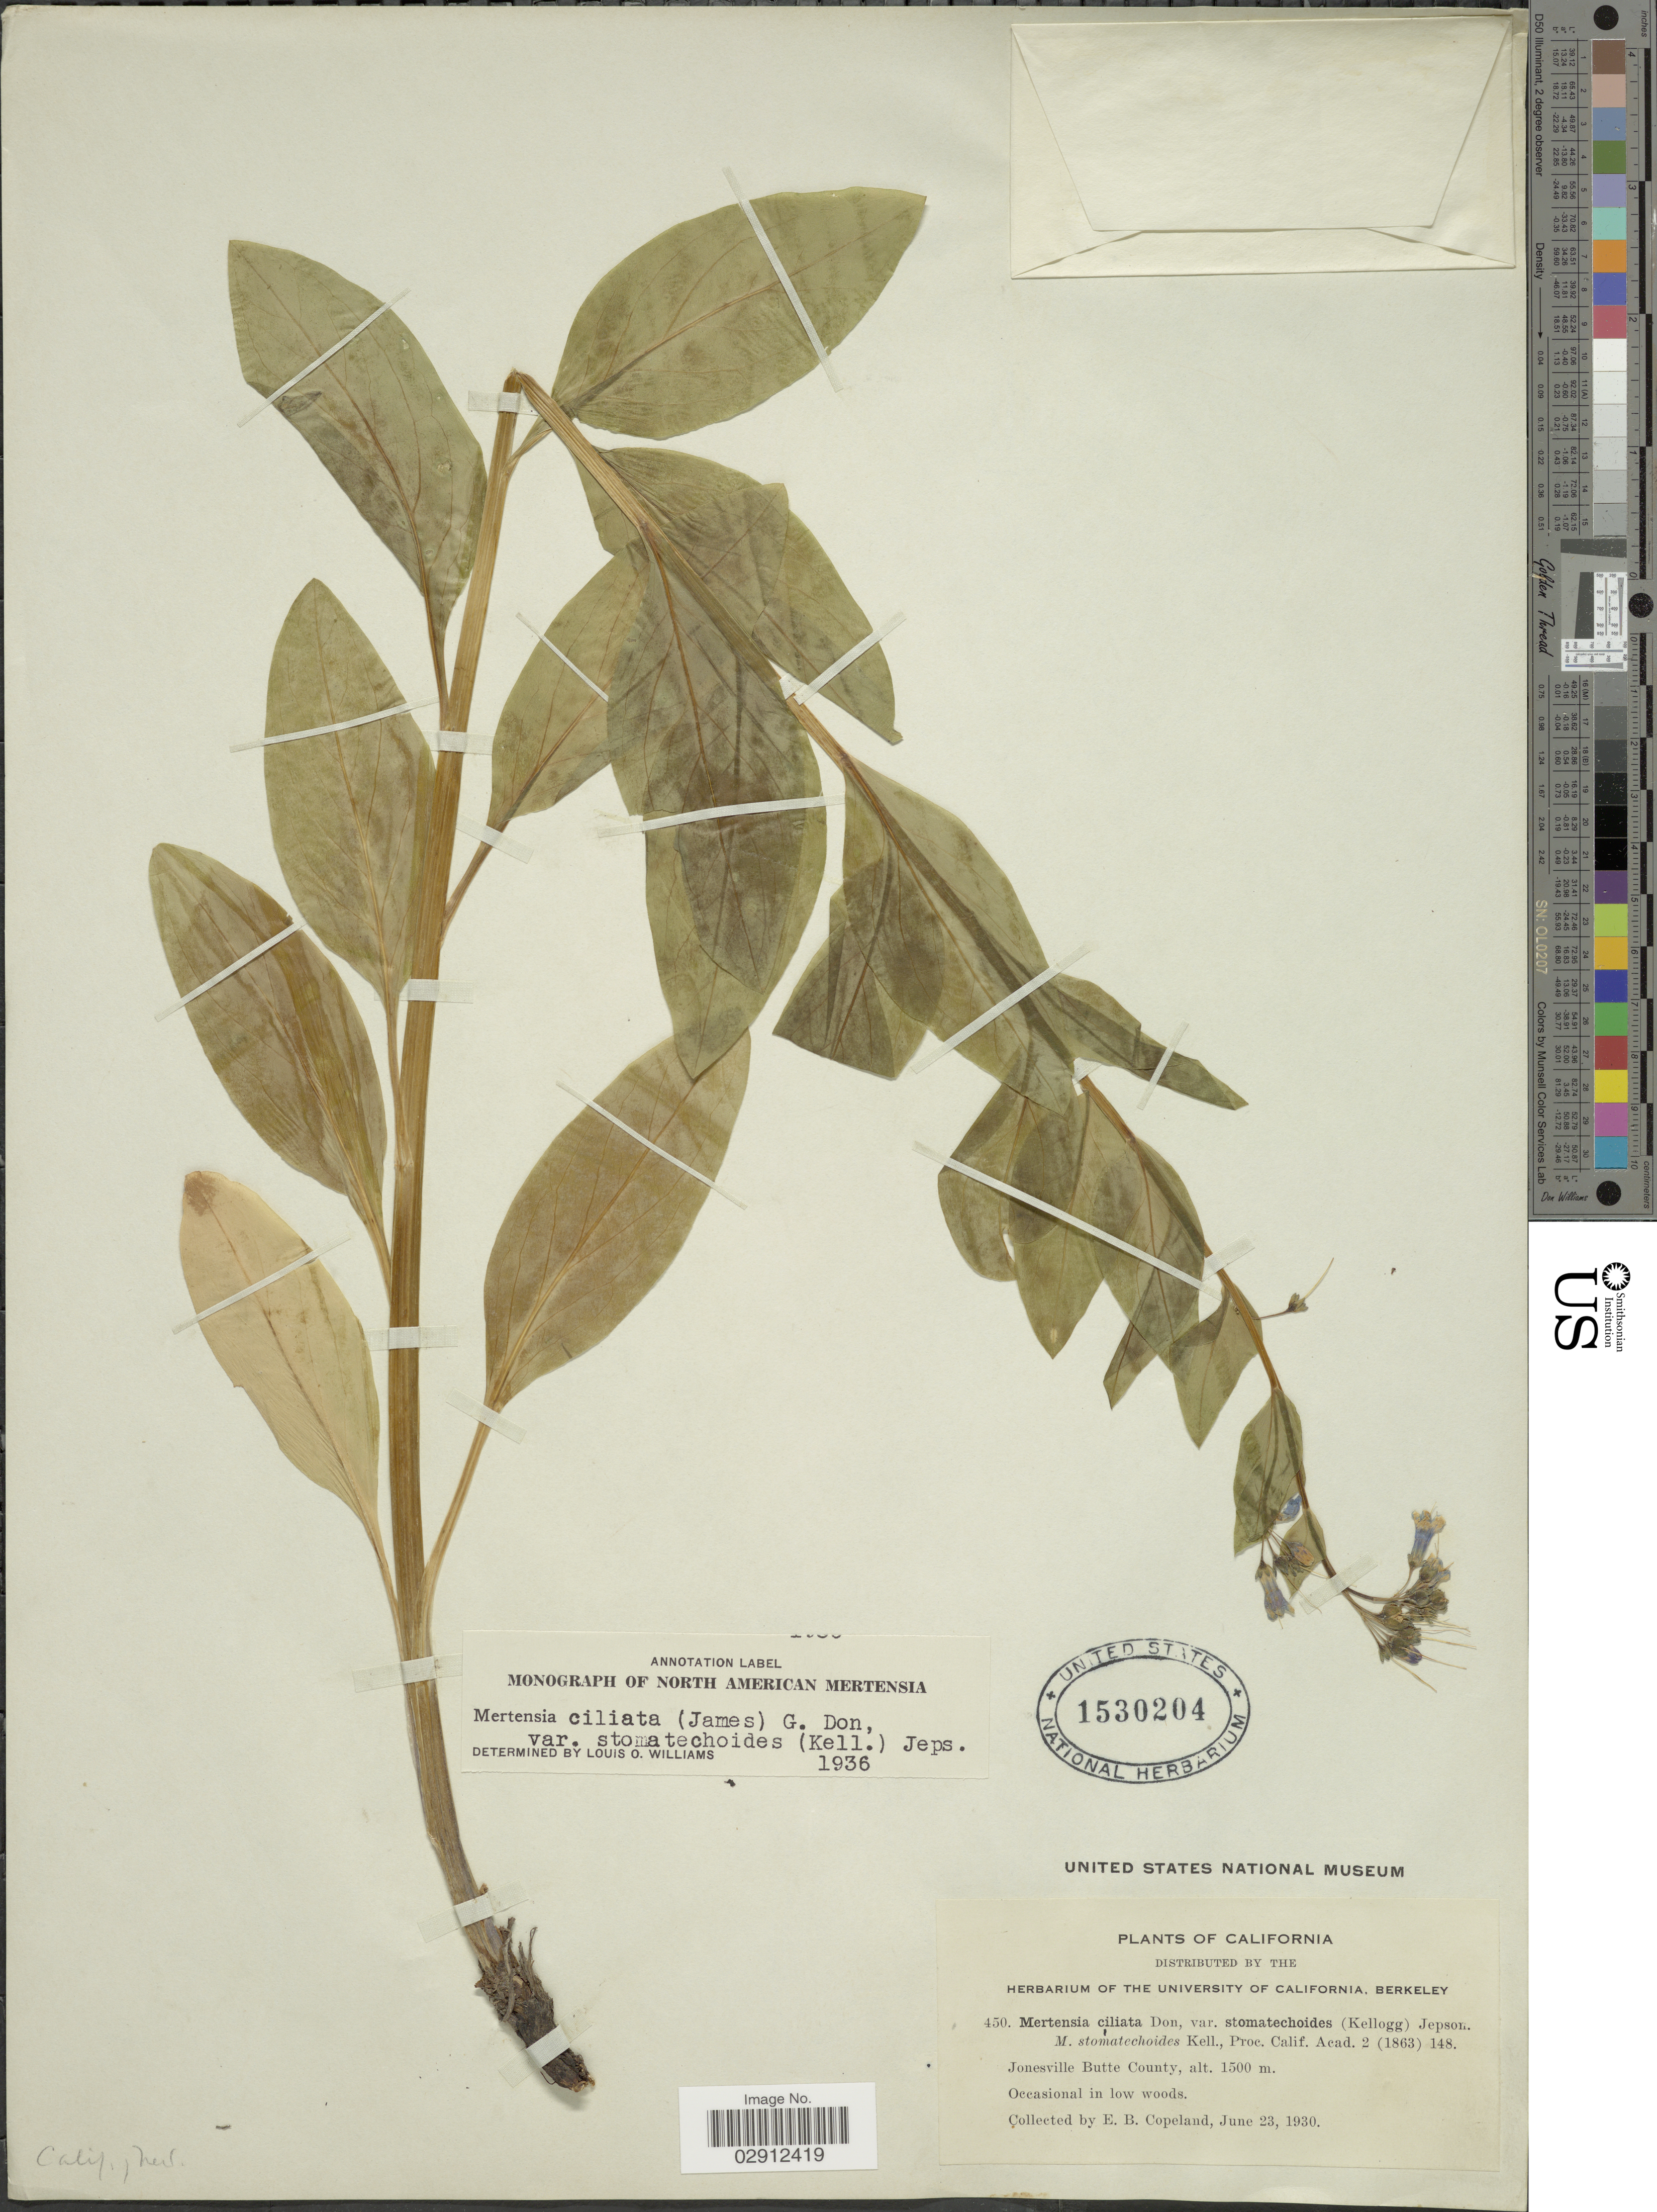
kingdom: Plantae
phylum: Tracheophyta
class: Magnoliopsida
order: Boraginales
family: Boraginaceae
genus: Mertensia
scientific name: Mertensia ciliata var. stomatechoides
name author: (Kellogg) Jeps.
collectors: E. B. Copeland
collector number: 450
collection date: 1930-06-23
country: United States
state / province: California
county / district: Butte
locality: Jonesville Butte County.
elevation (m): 1500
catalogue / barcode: US 1530204